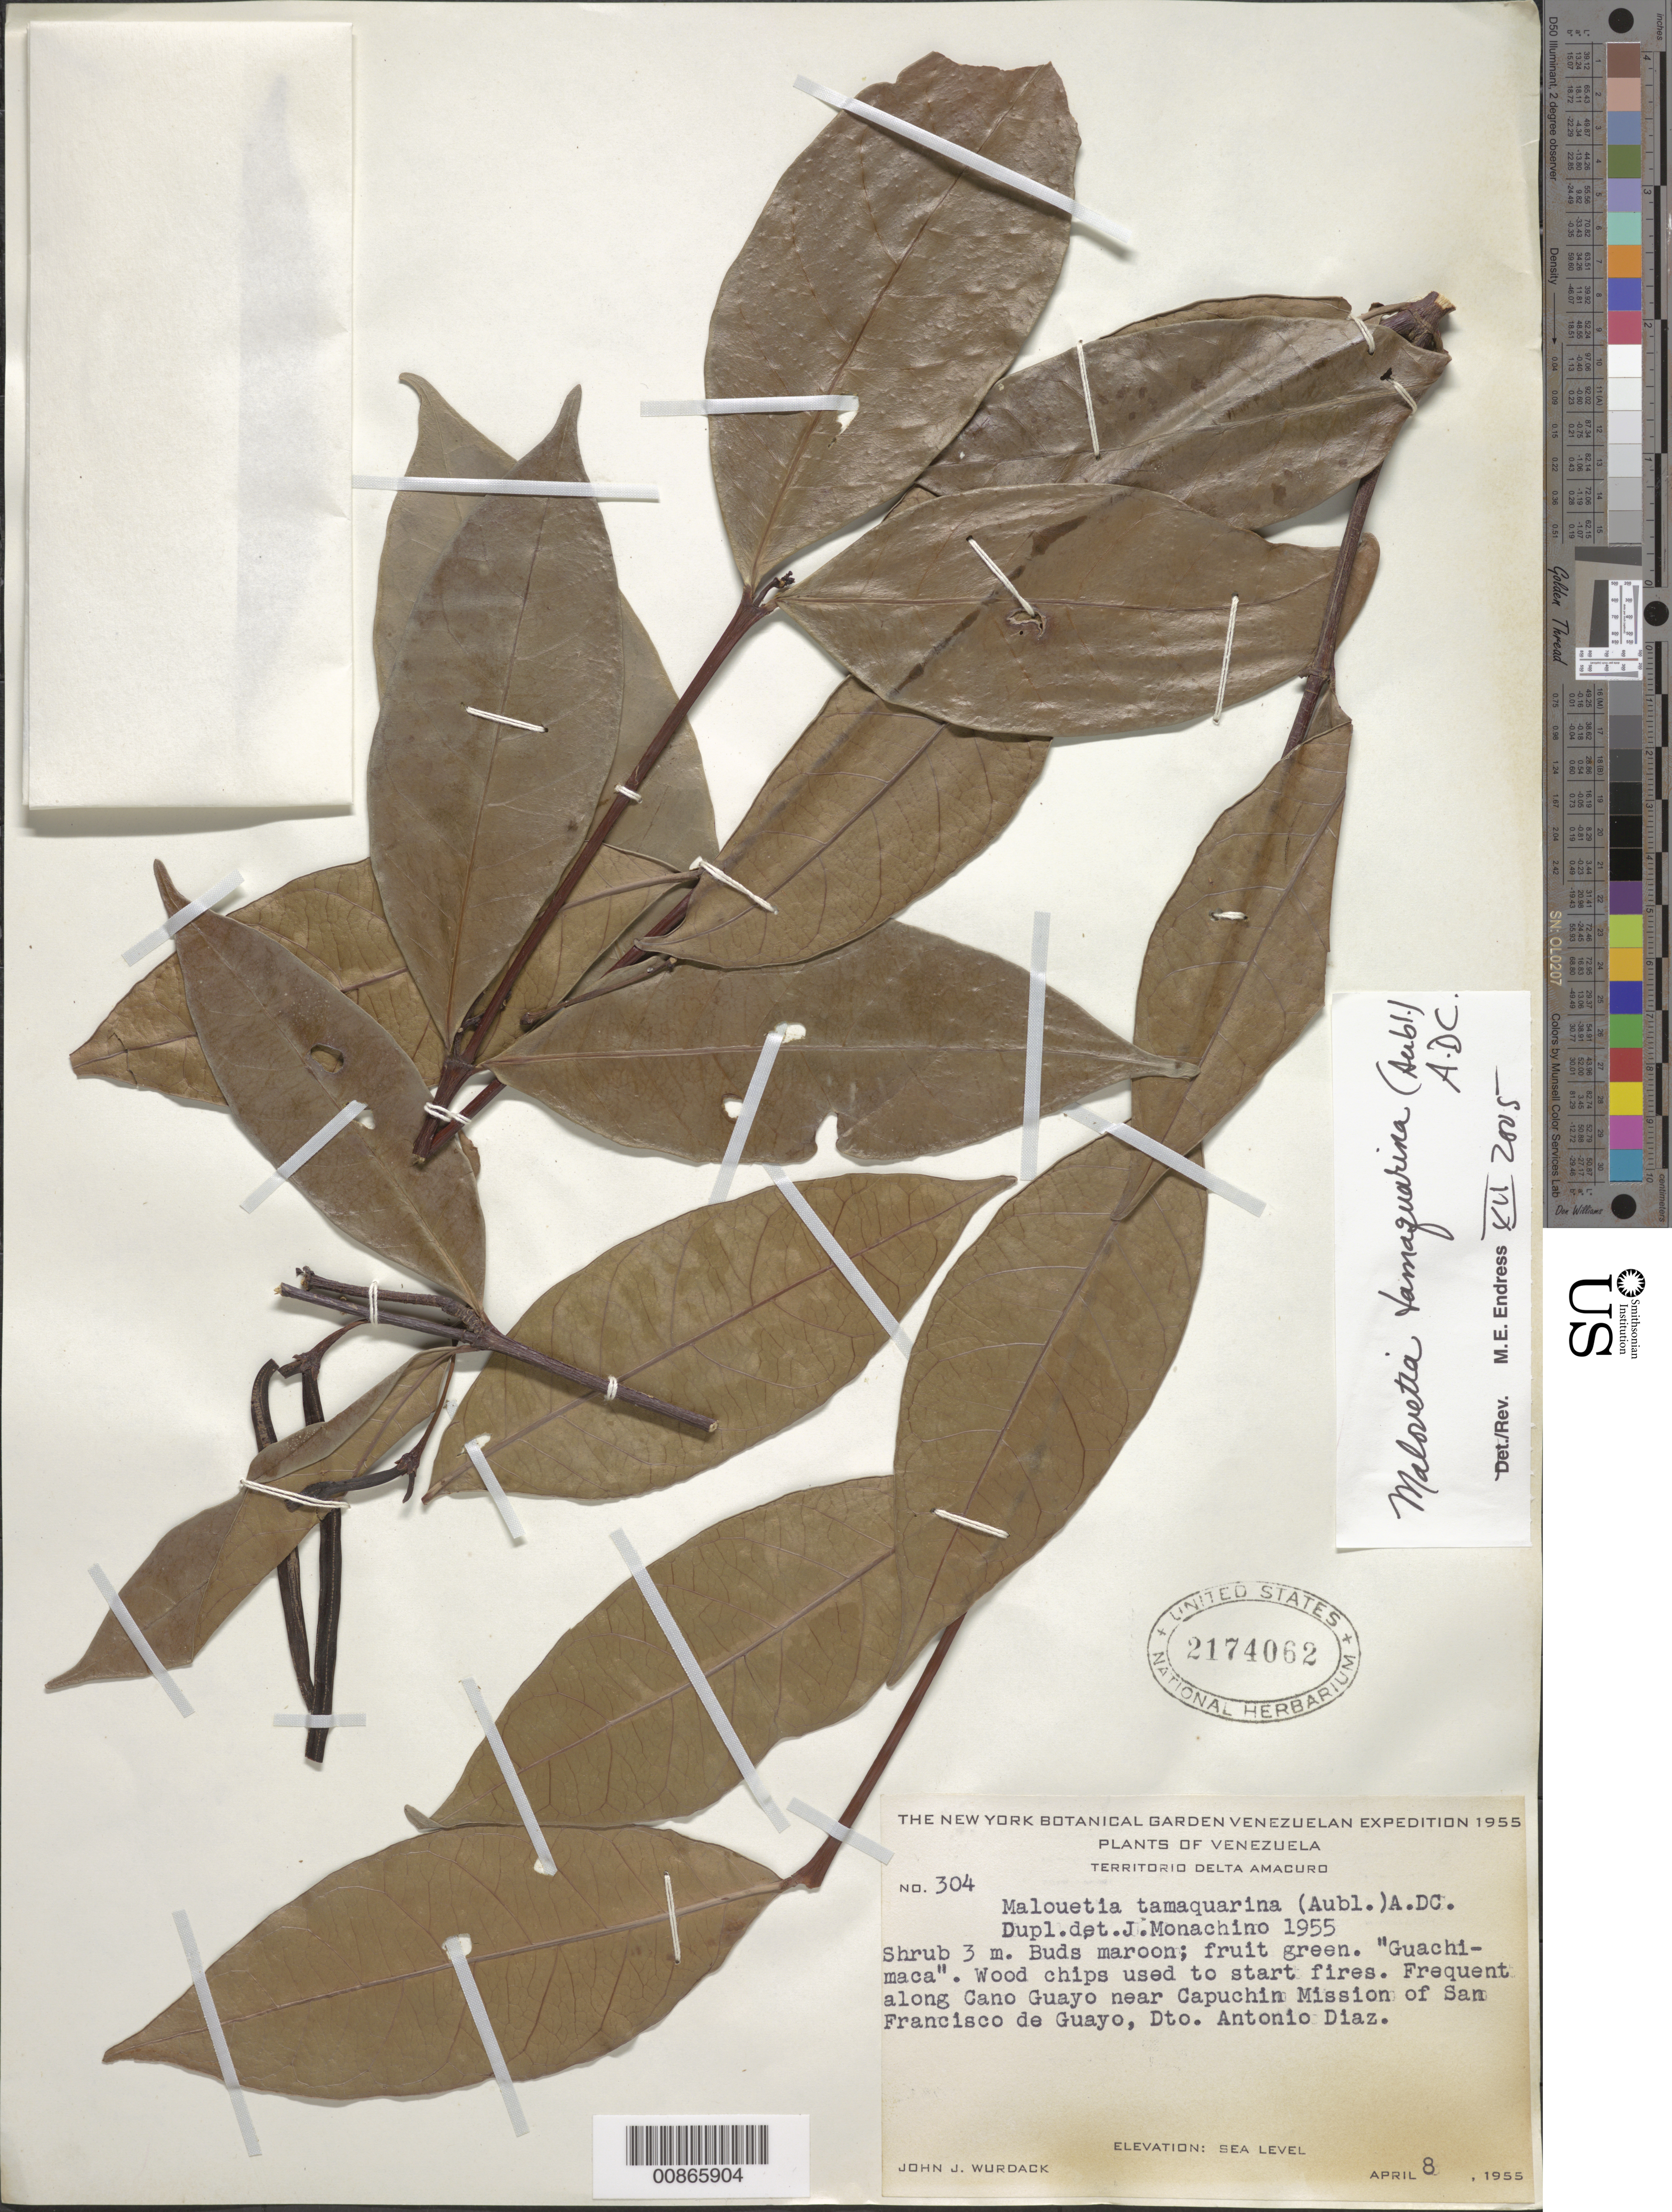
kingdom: Plantae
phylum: Tracheophyta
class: Magnoliopsida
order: Gentianales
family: Apocynaceae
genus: Malouetia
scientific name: Malouetia tamaquarina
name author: (Aubl.) A. DC.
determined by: Endress, Mary E.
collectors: J. J. Wurdack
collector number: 304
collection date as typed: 8-Apr-55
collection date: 1955-04-08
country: Venezuela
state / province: Delta Amacuro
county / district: Antonio Díaz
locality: Caño Guayo, near Capuchin Mission of San Francisco de Guayo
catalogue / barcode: US 2174062